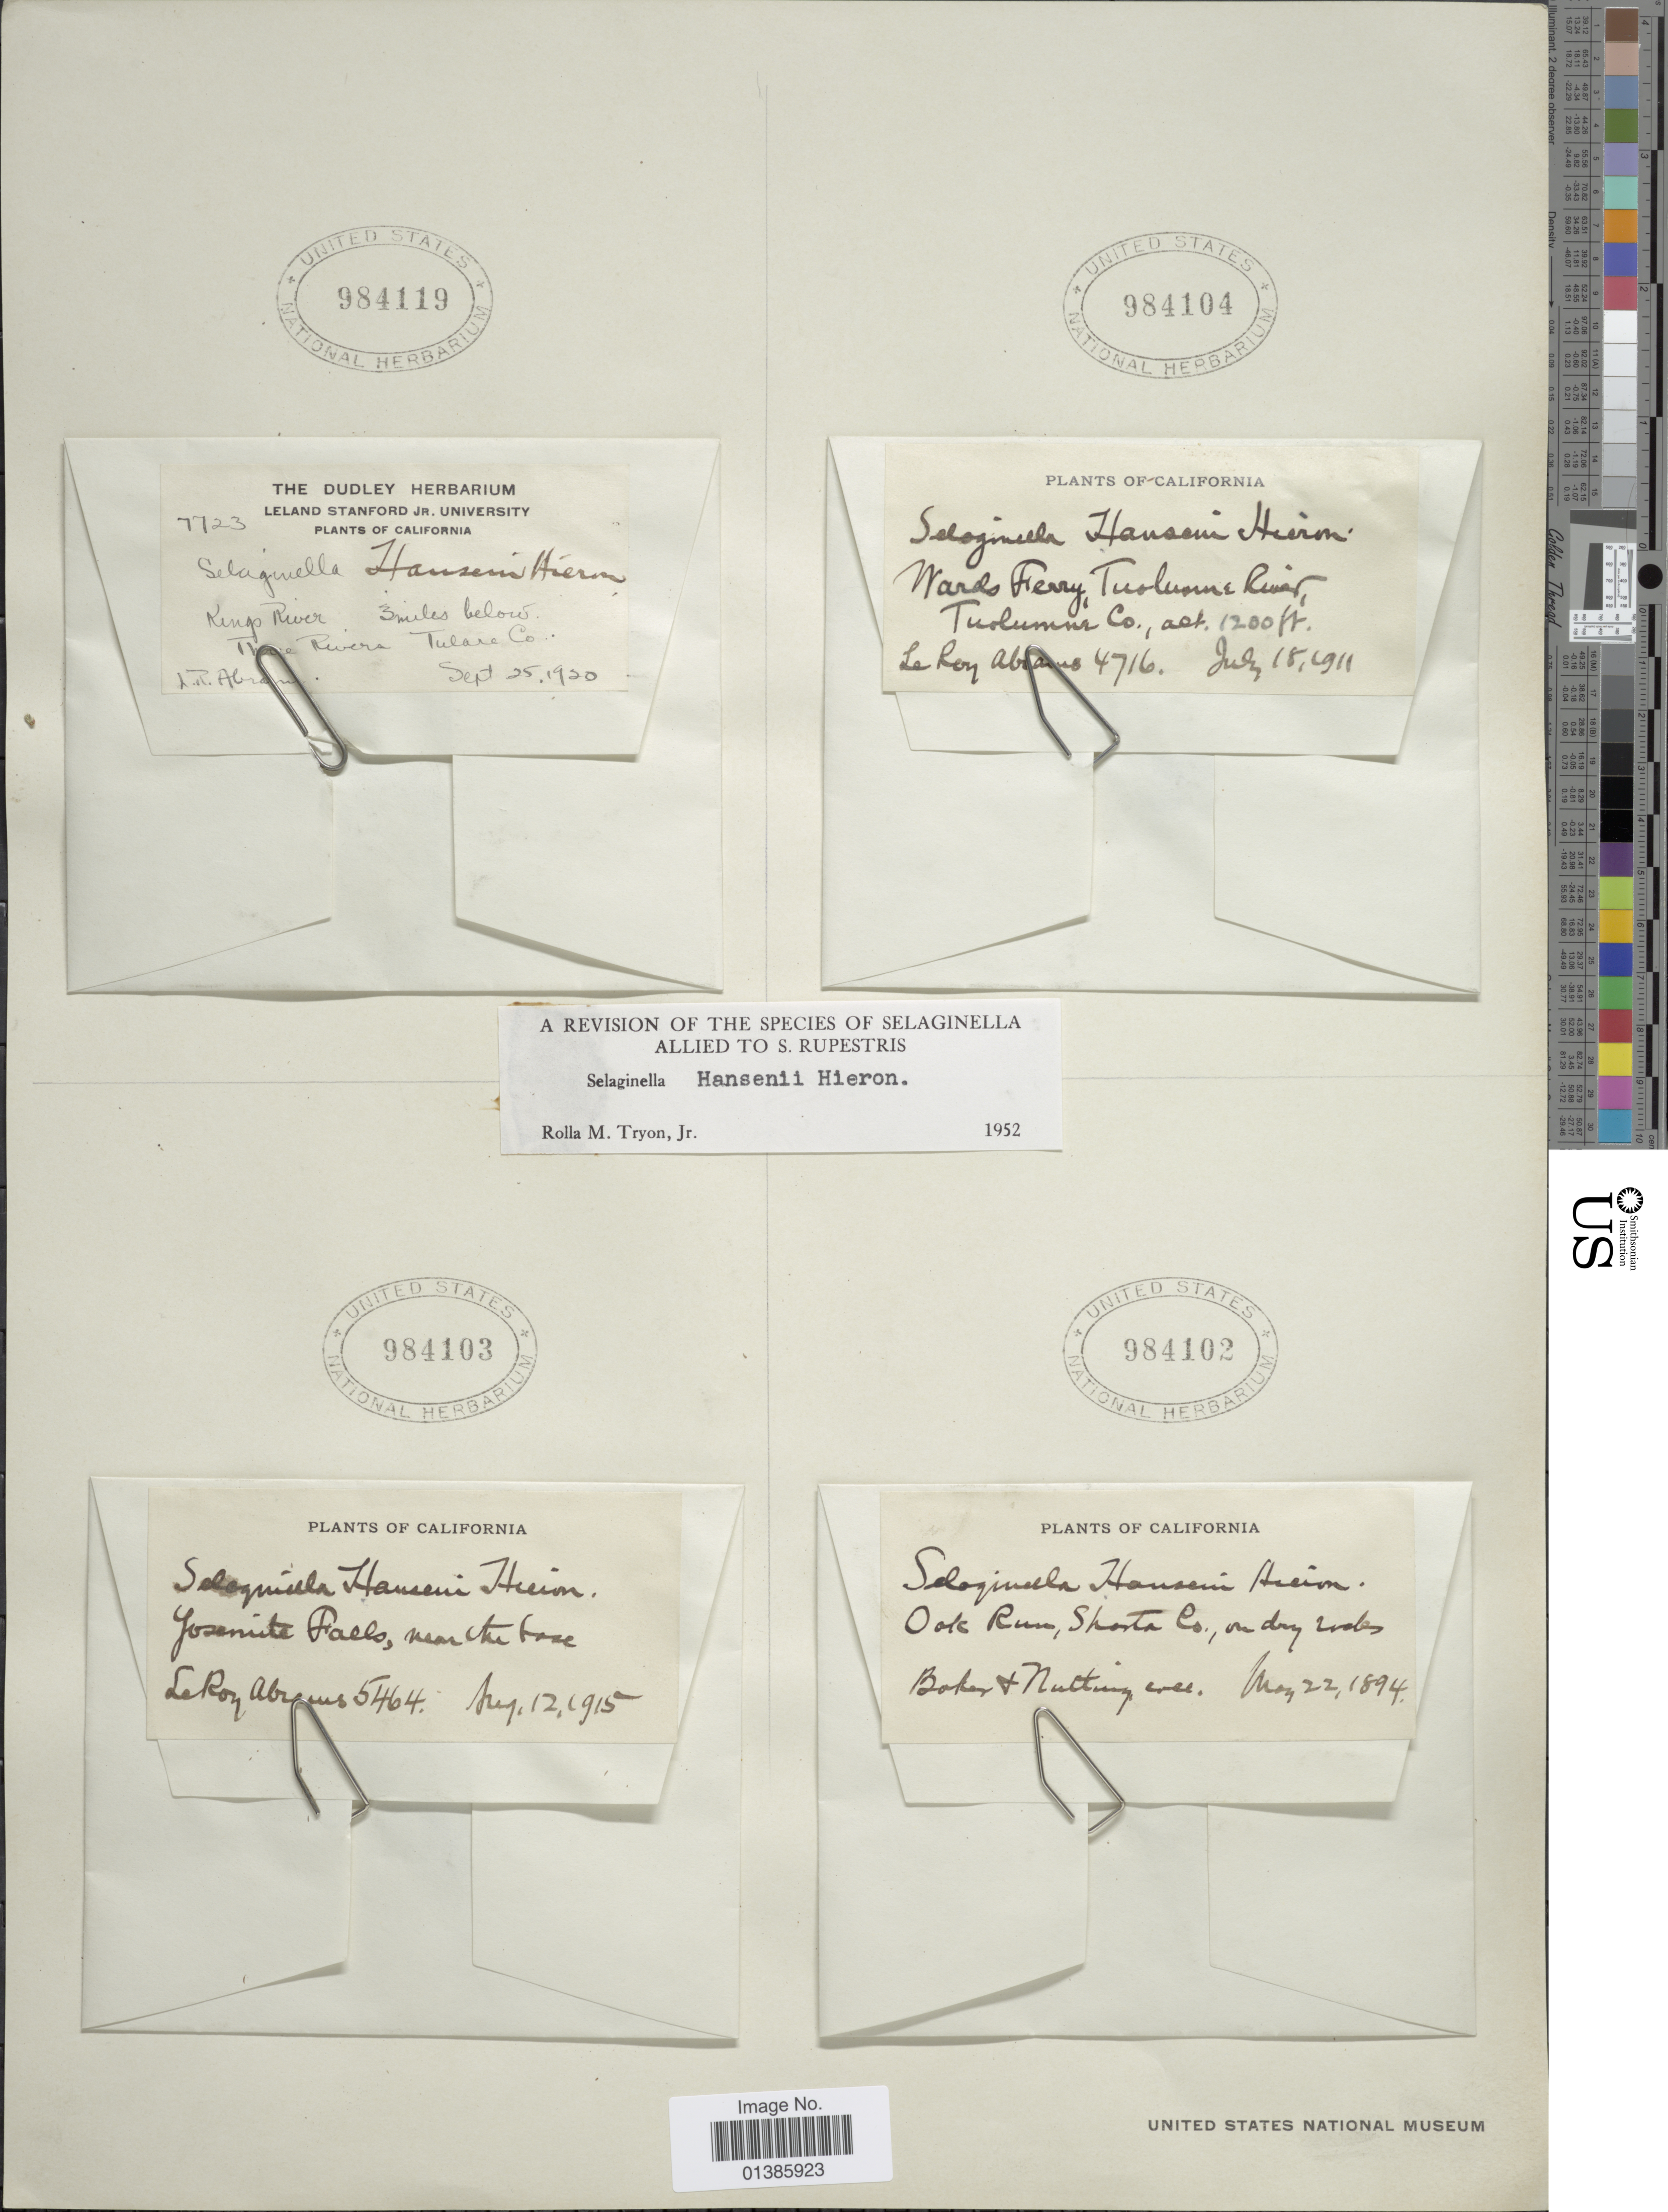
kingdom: Plantae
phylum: Tracheophyta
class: Lycopodiopsida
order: Selaginellales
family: Selaginellaceae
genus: Selaginella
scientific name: Selaginella hansenii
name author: Hieron.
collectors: -- Baker & Nutting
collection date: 1894-05-22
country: United States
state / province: California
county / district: Shasta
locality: Oak Run, Shasta Co.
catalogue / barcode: US 984102